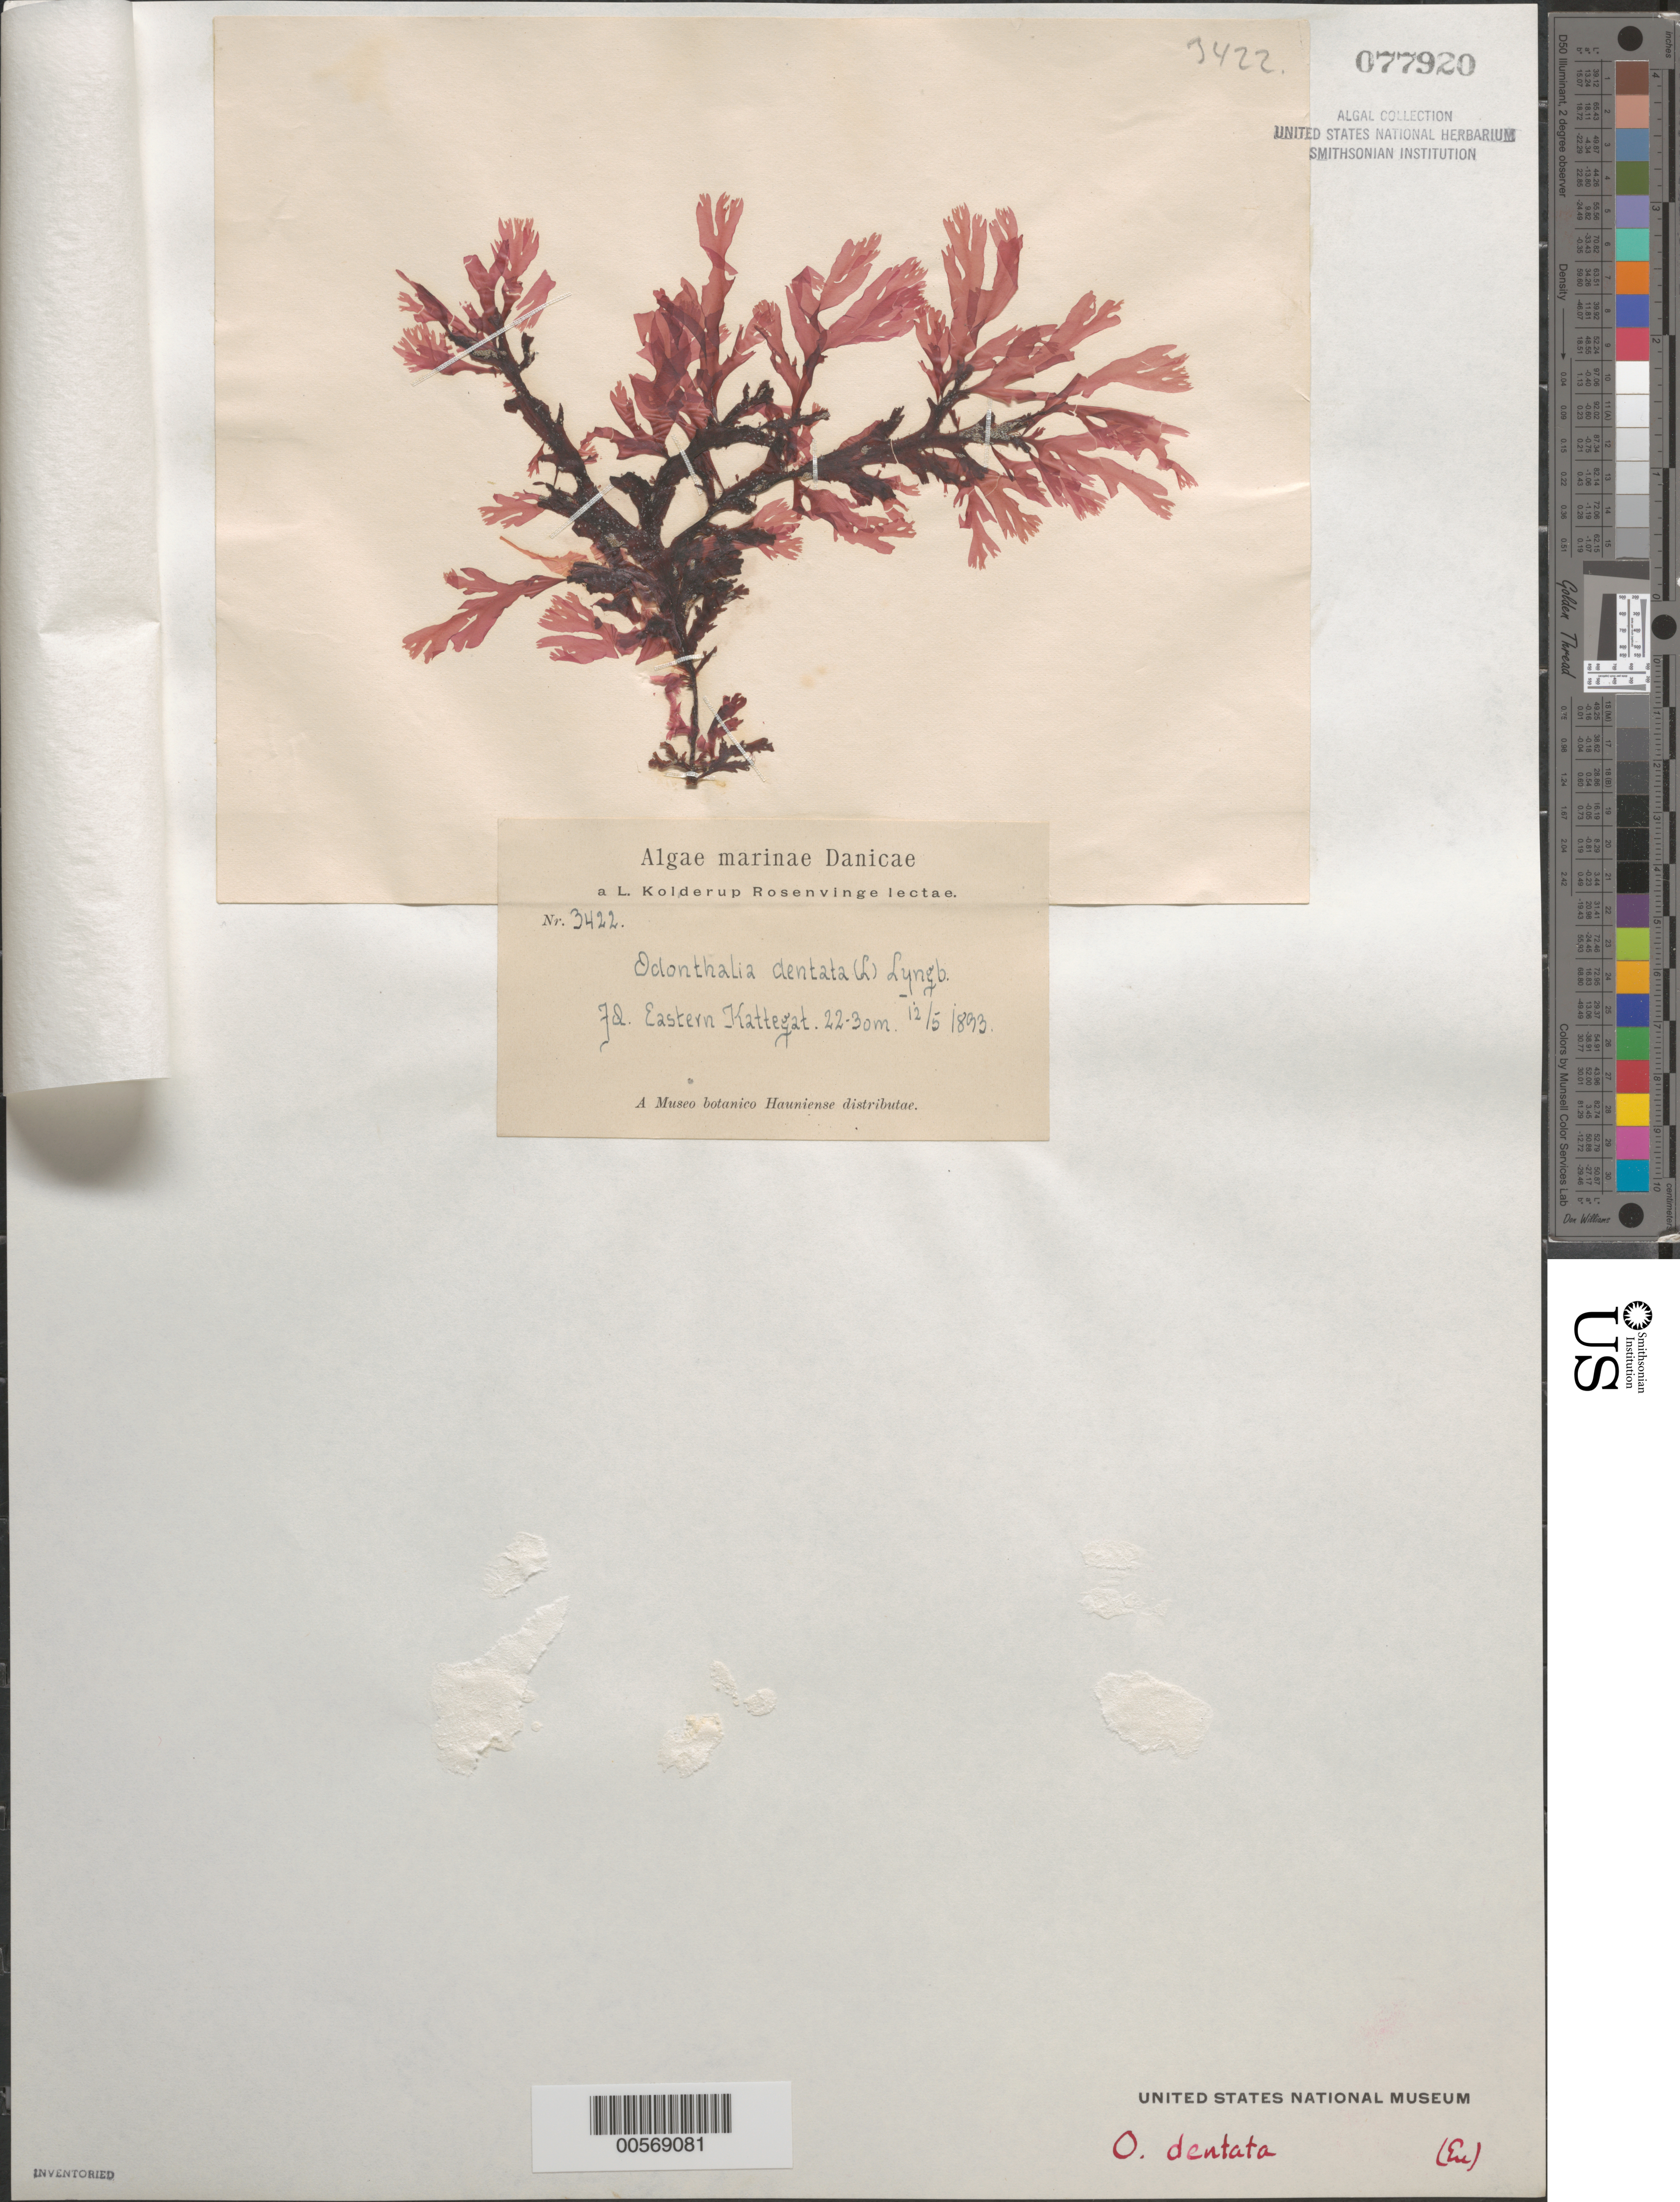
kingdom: Plantae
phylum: Rhodophyta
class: Florideophyceae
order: Ceramiales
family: Rhodomelaceae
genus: Odonthalia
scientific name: Odonthalia dentata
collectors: L. Rosenvinge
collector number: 3422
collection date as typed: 12 May 1893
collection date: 1893-05-12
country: Denmark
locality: Eastern Kattegat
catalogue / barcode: US 77920